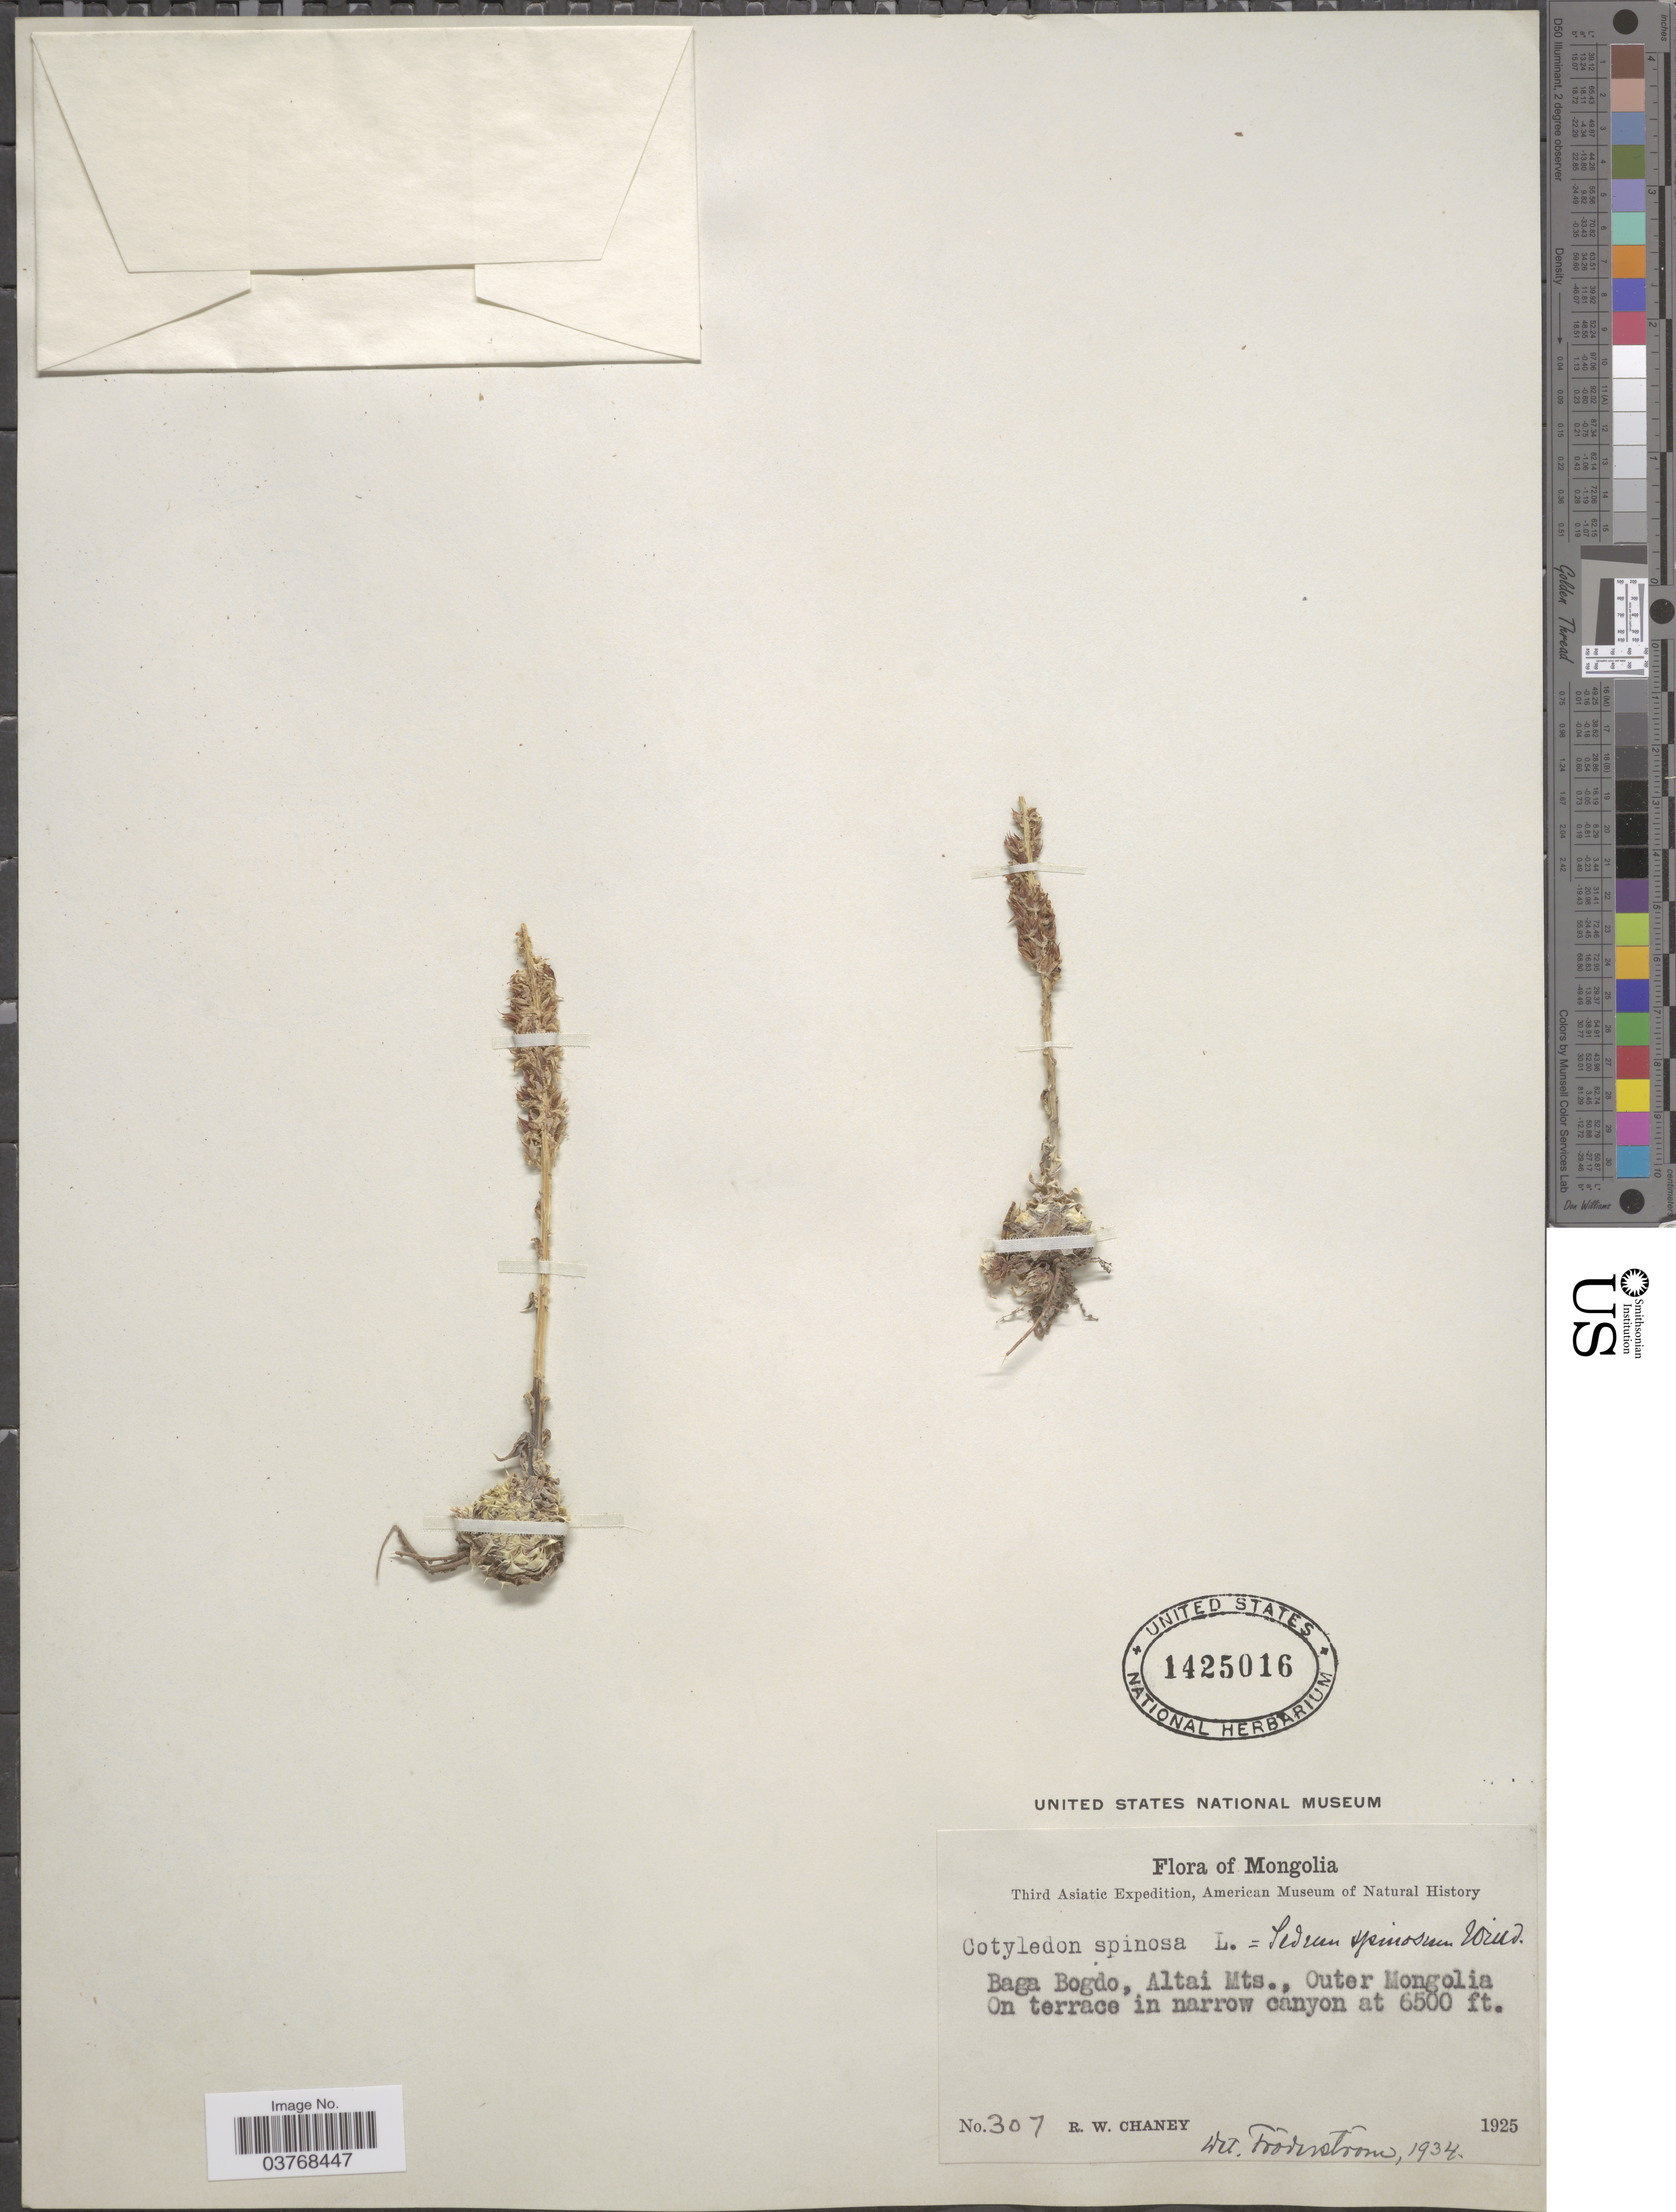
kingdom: Plantae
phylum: Tracheophyta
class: Magnoliopsida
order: Saxifragales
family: Crassulaceae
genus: Orostachys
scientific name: Orostachys spinosa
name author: (L.) Sweet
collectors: R. Chaney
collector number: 307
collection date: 1925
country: Mongolia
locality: Baga Bogdo, Altai Mts., Outer Mongolia.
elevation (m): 1981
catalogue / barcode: US 1425016